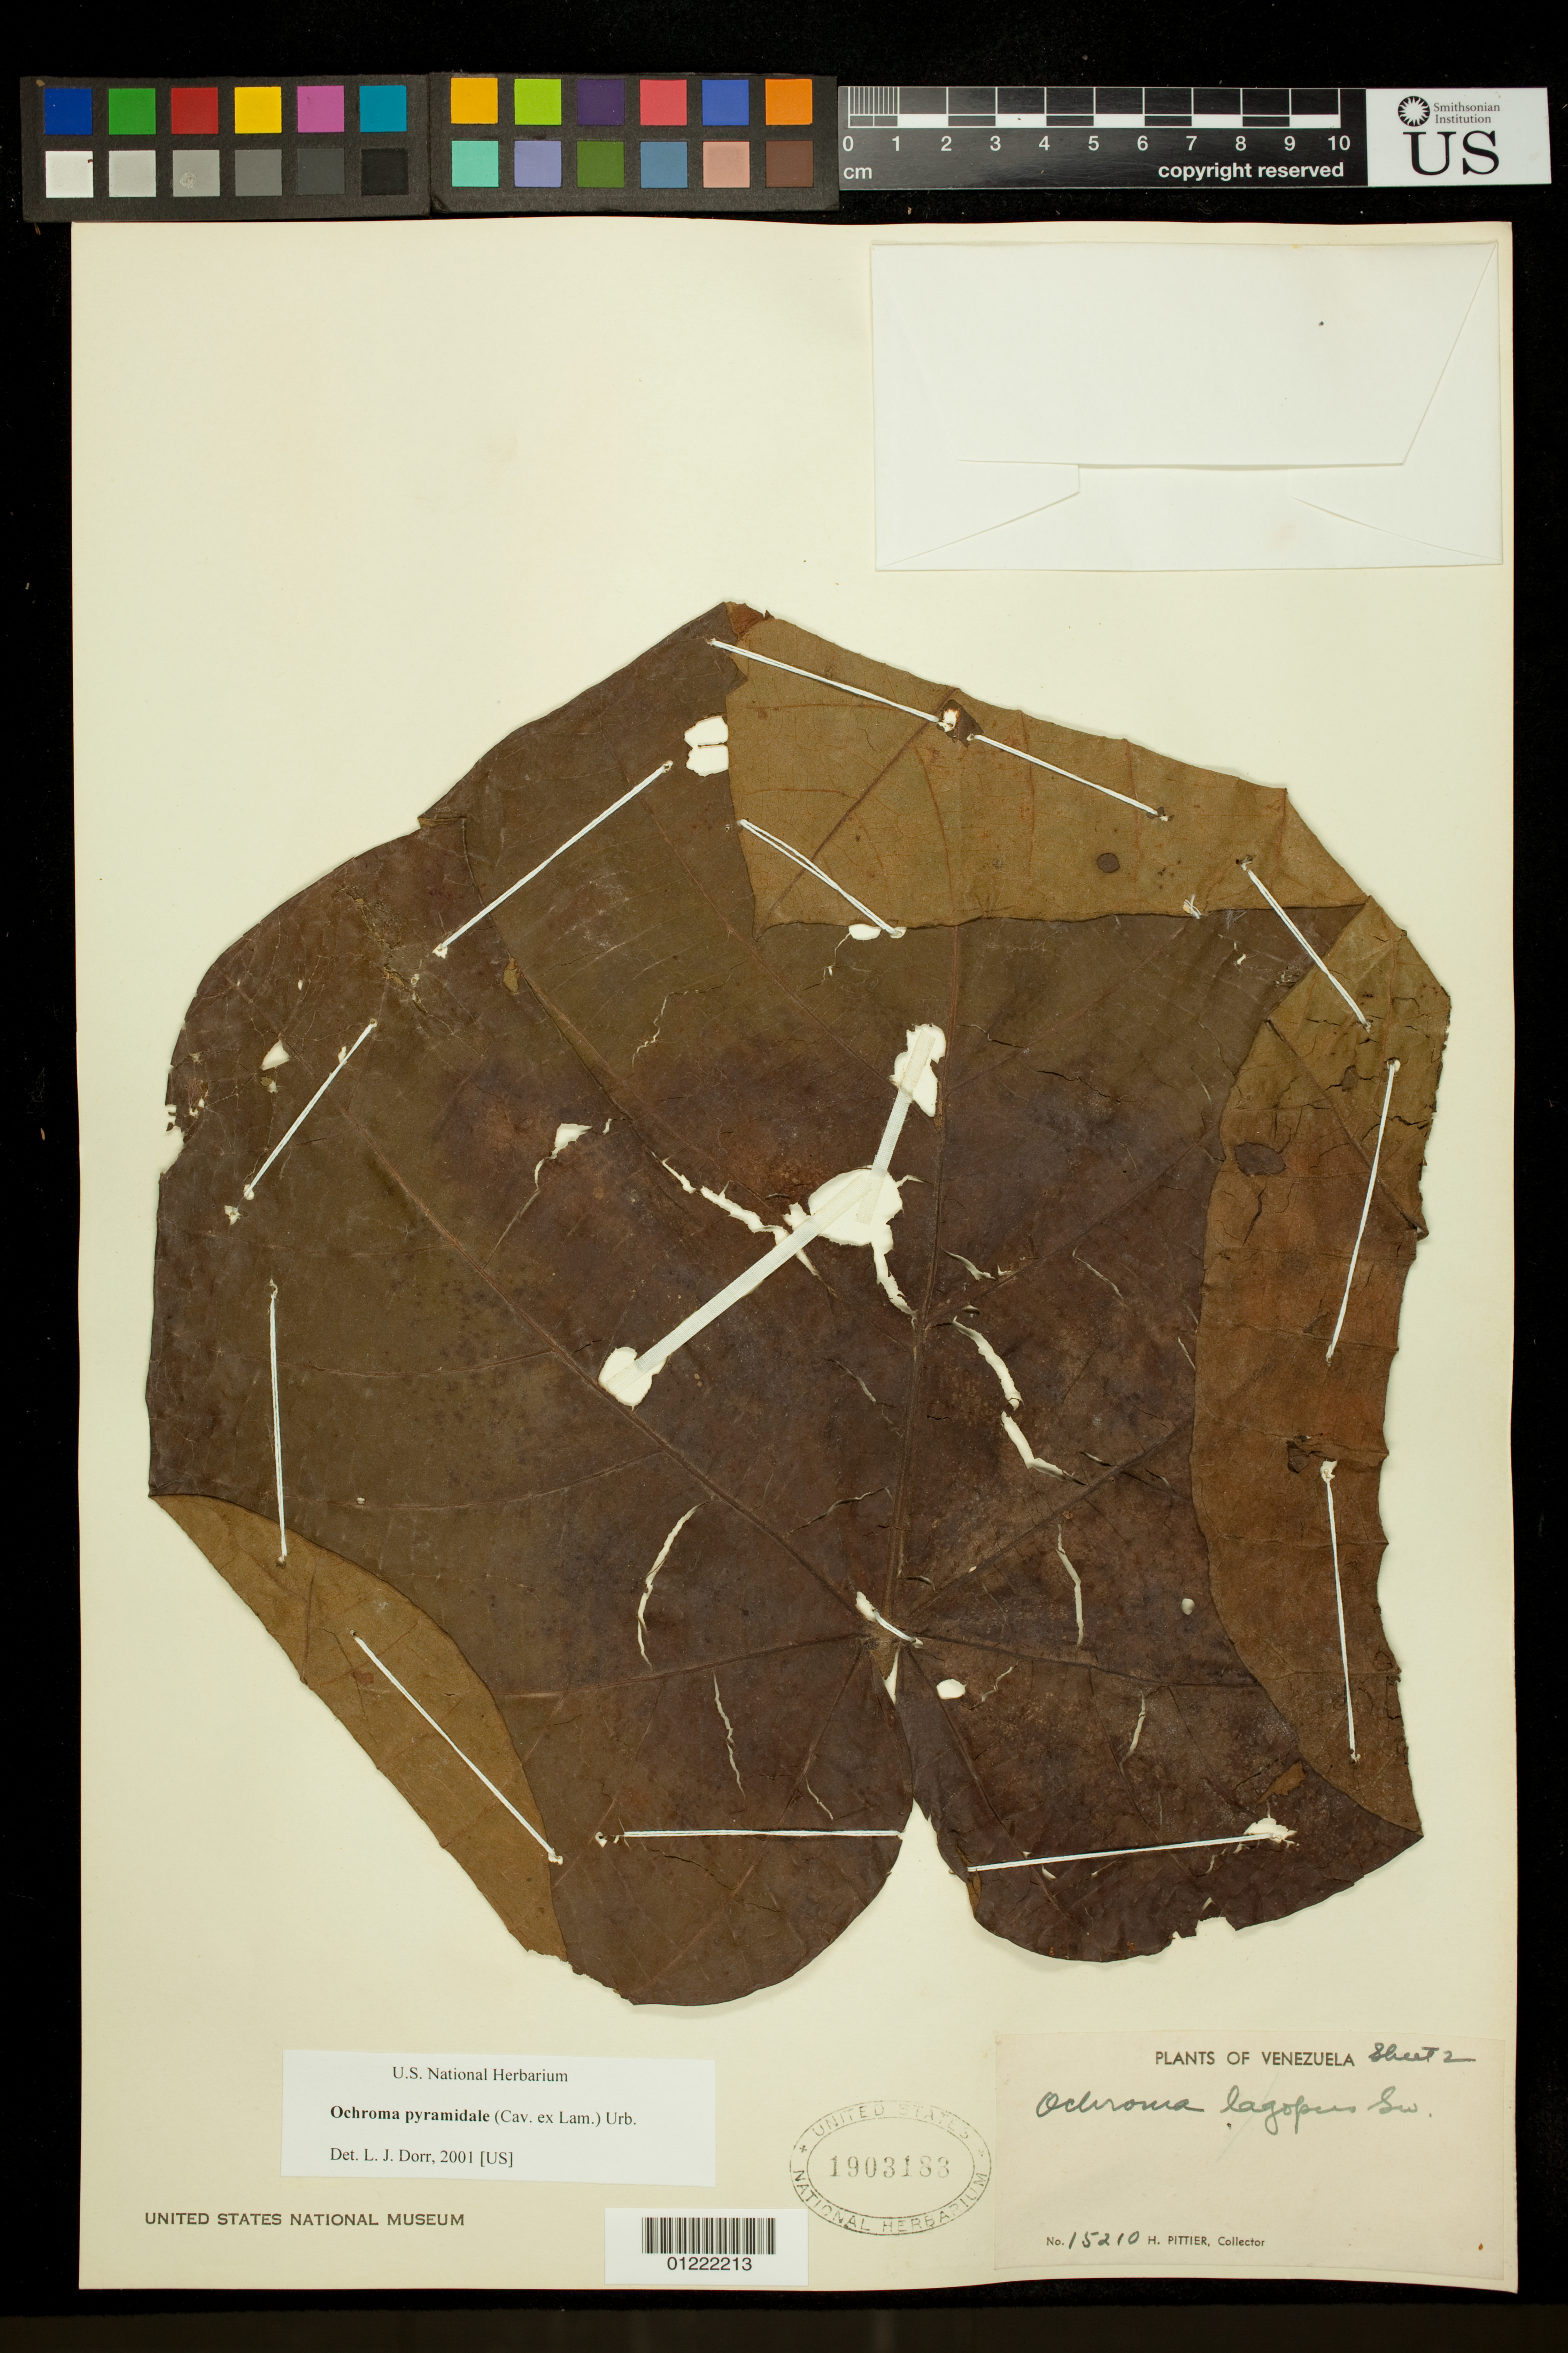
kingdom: Plantae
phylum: Tracheophyta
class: Magnoliopsida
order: Malvales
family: Malvaceae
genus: Ochroma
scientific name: Ochroma pyramidale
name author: (Cav. ex Lam.) Urb.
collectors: H. F. Pittier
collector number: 15210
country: Venezuela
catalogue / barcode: US 1903183